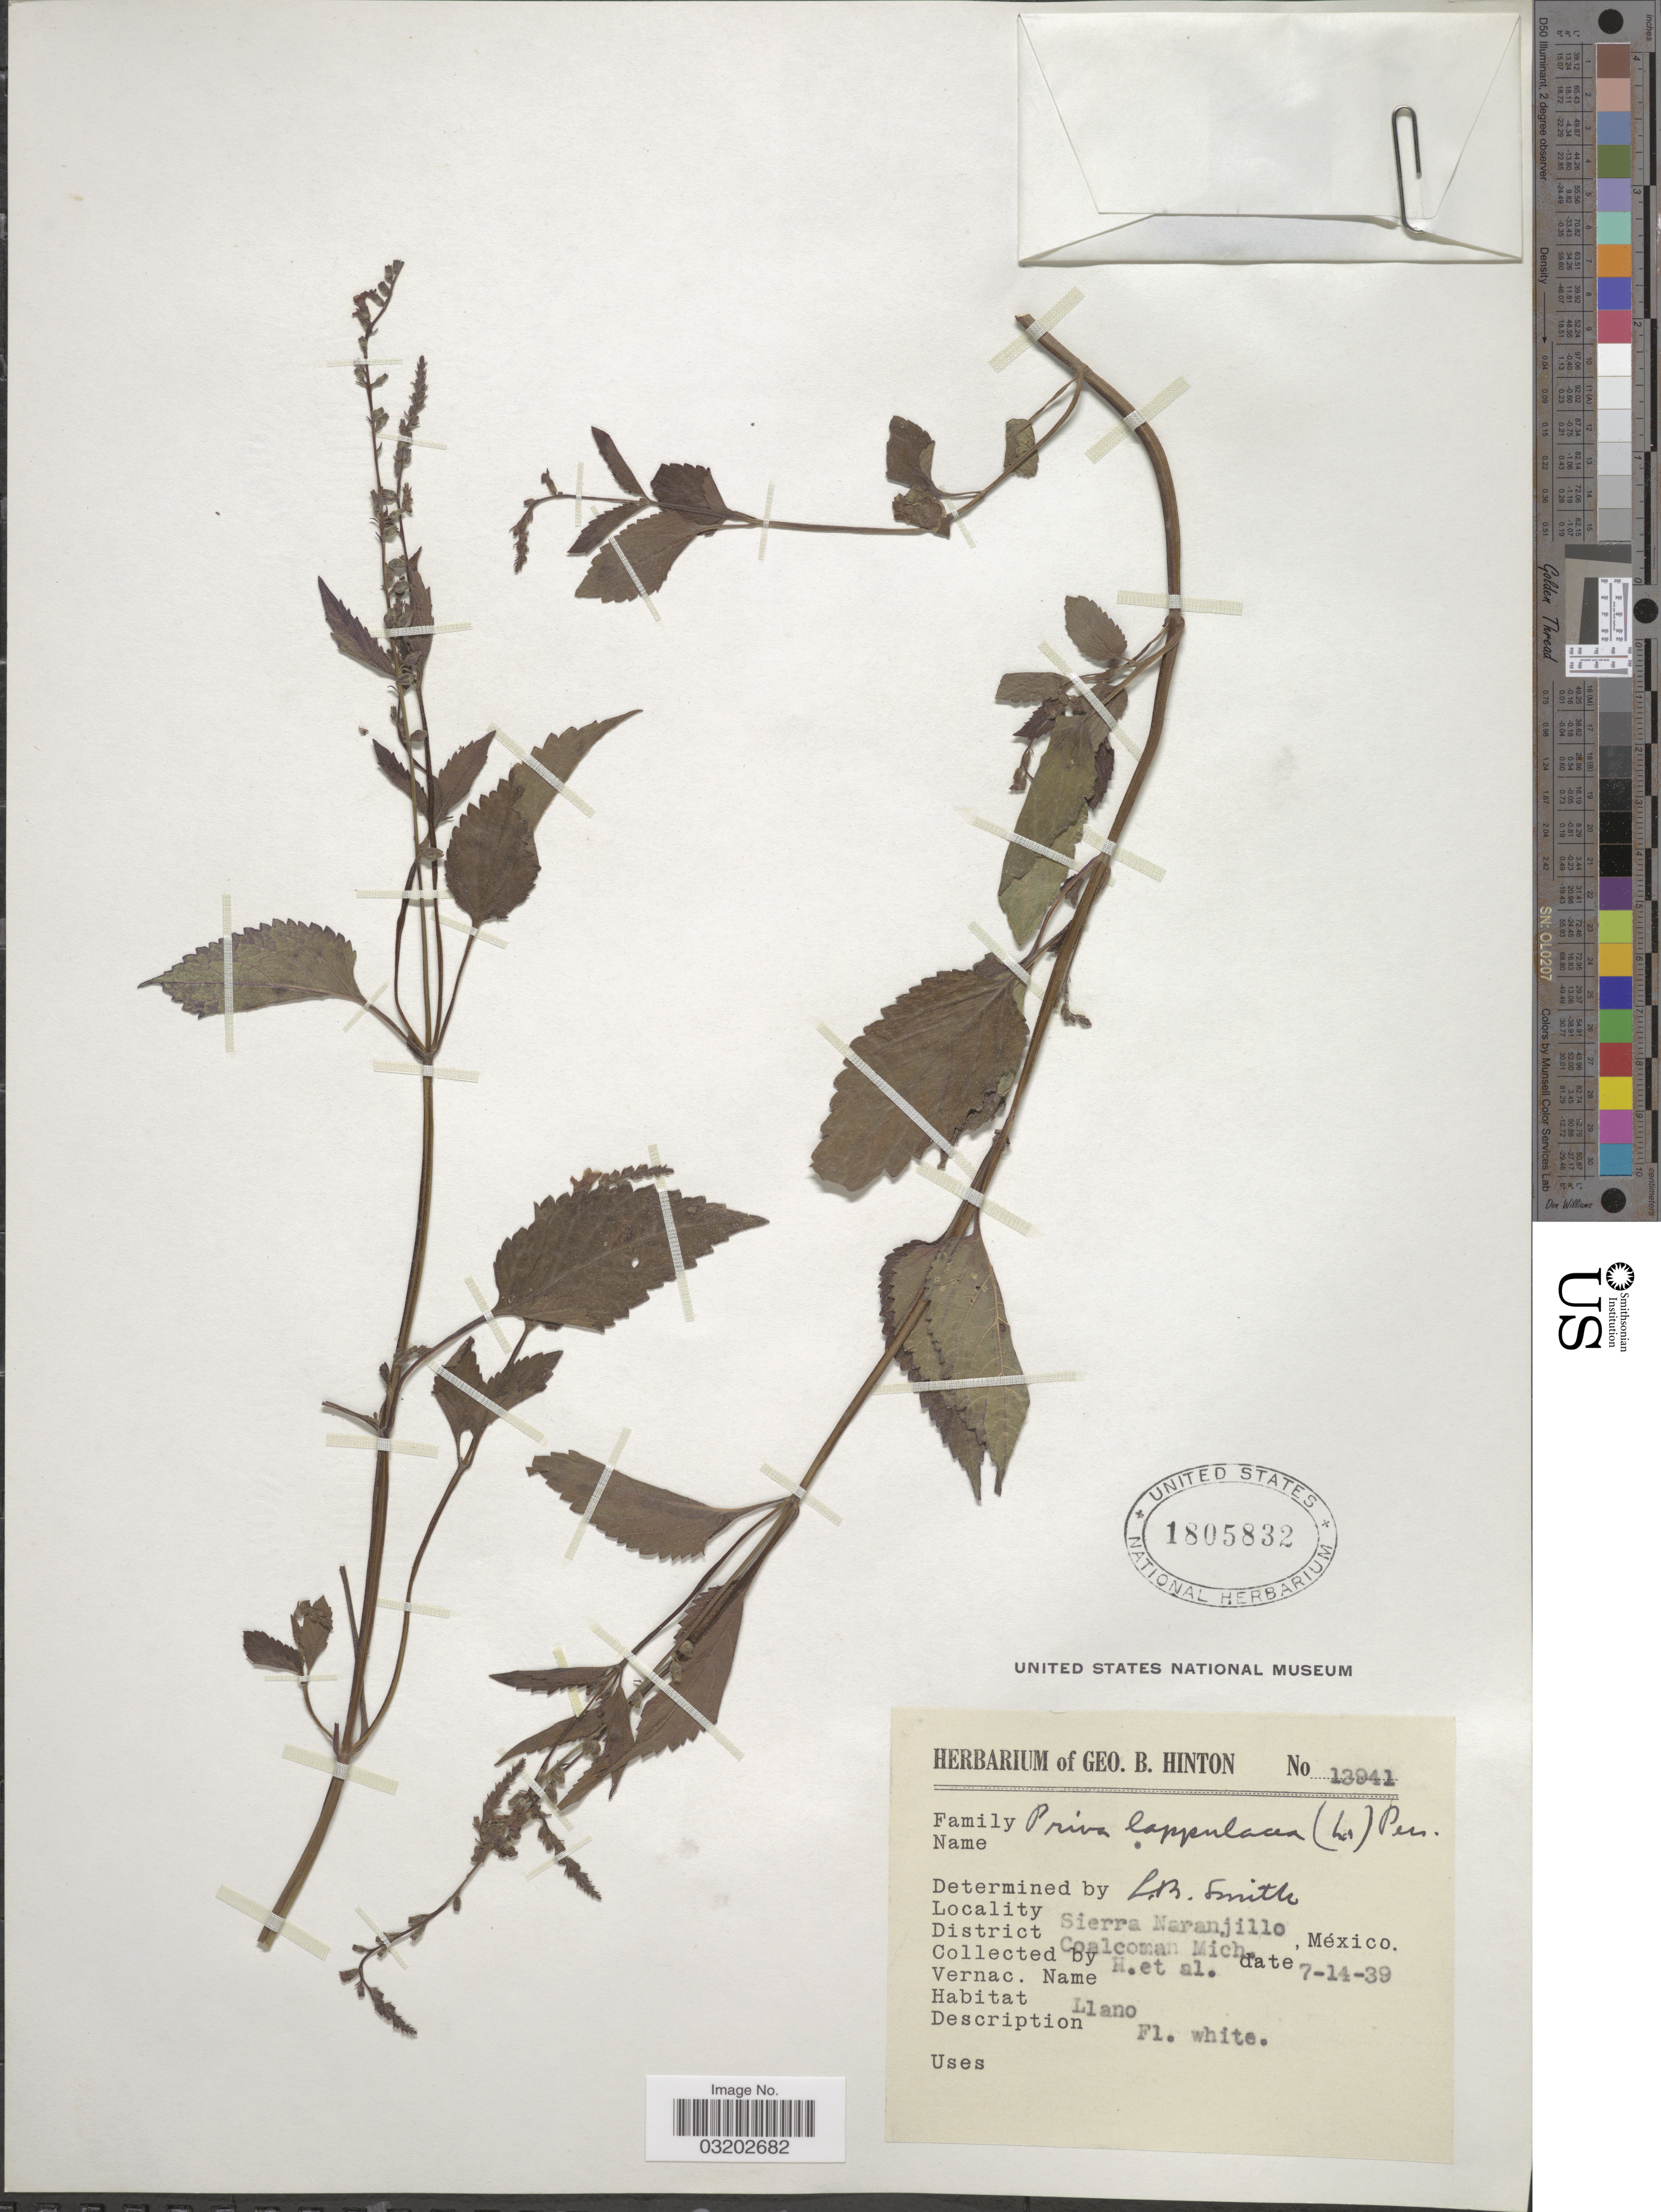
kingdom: Plantae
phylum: Tracheophyta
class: Magnoliopsida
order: Lamiales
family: Verbenaceae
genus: Priva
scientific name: Priva lappulacea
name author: (L.) Pers.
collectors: G. B. Hinton & et al.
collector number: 13941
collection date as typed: Transcribed d/m/y: 14/7/39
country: Mexico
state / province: Michoacán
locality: Sierra Naranjillo. District Coalcoman.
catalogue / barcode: US 1805832